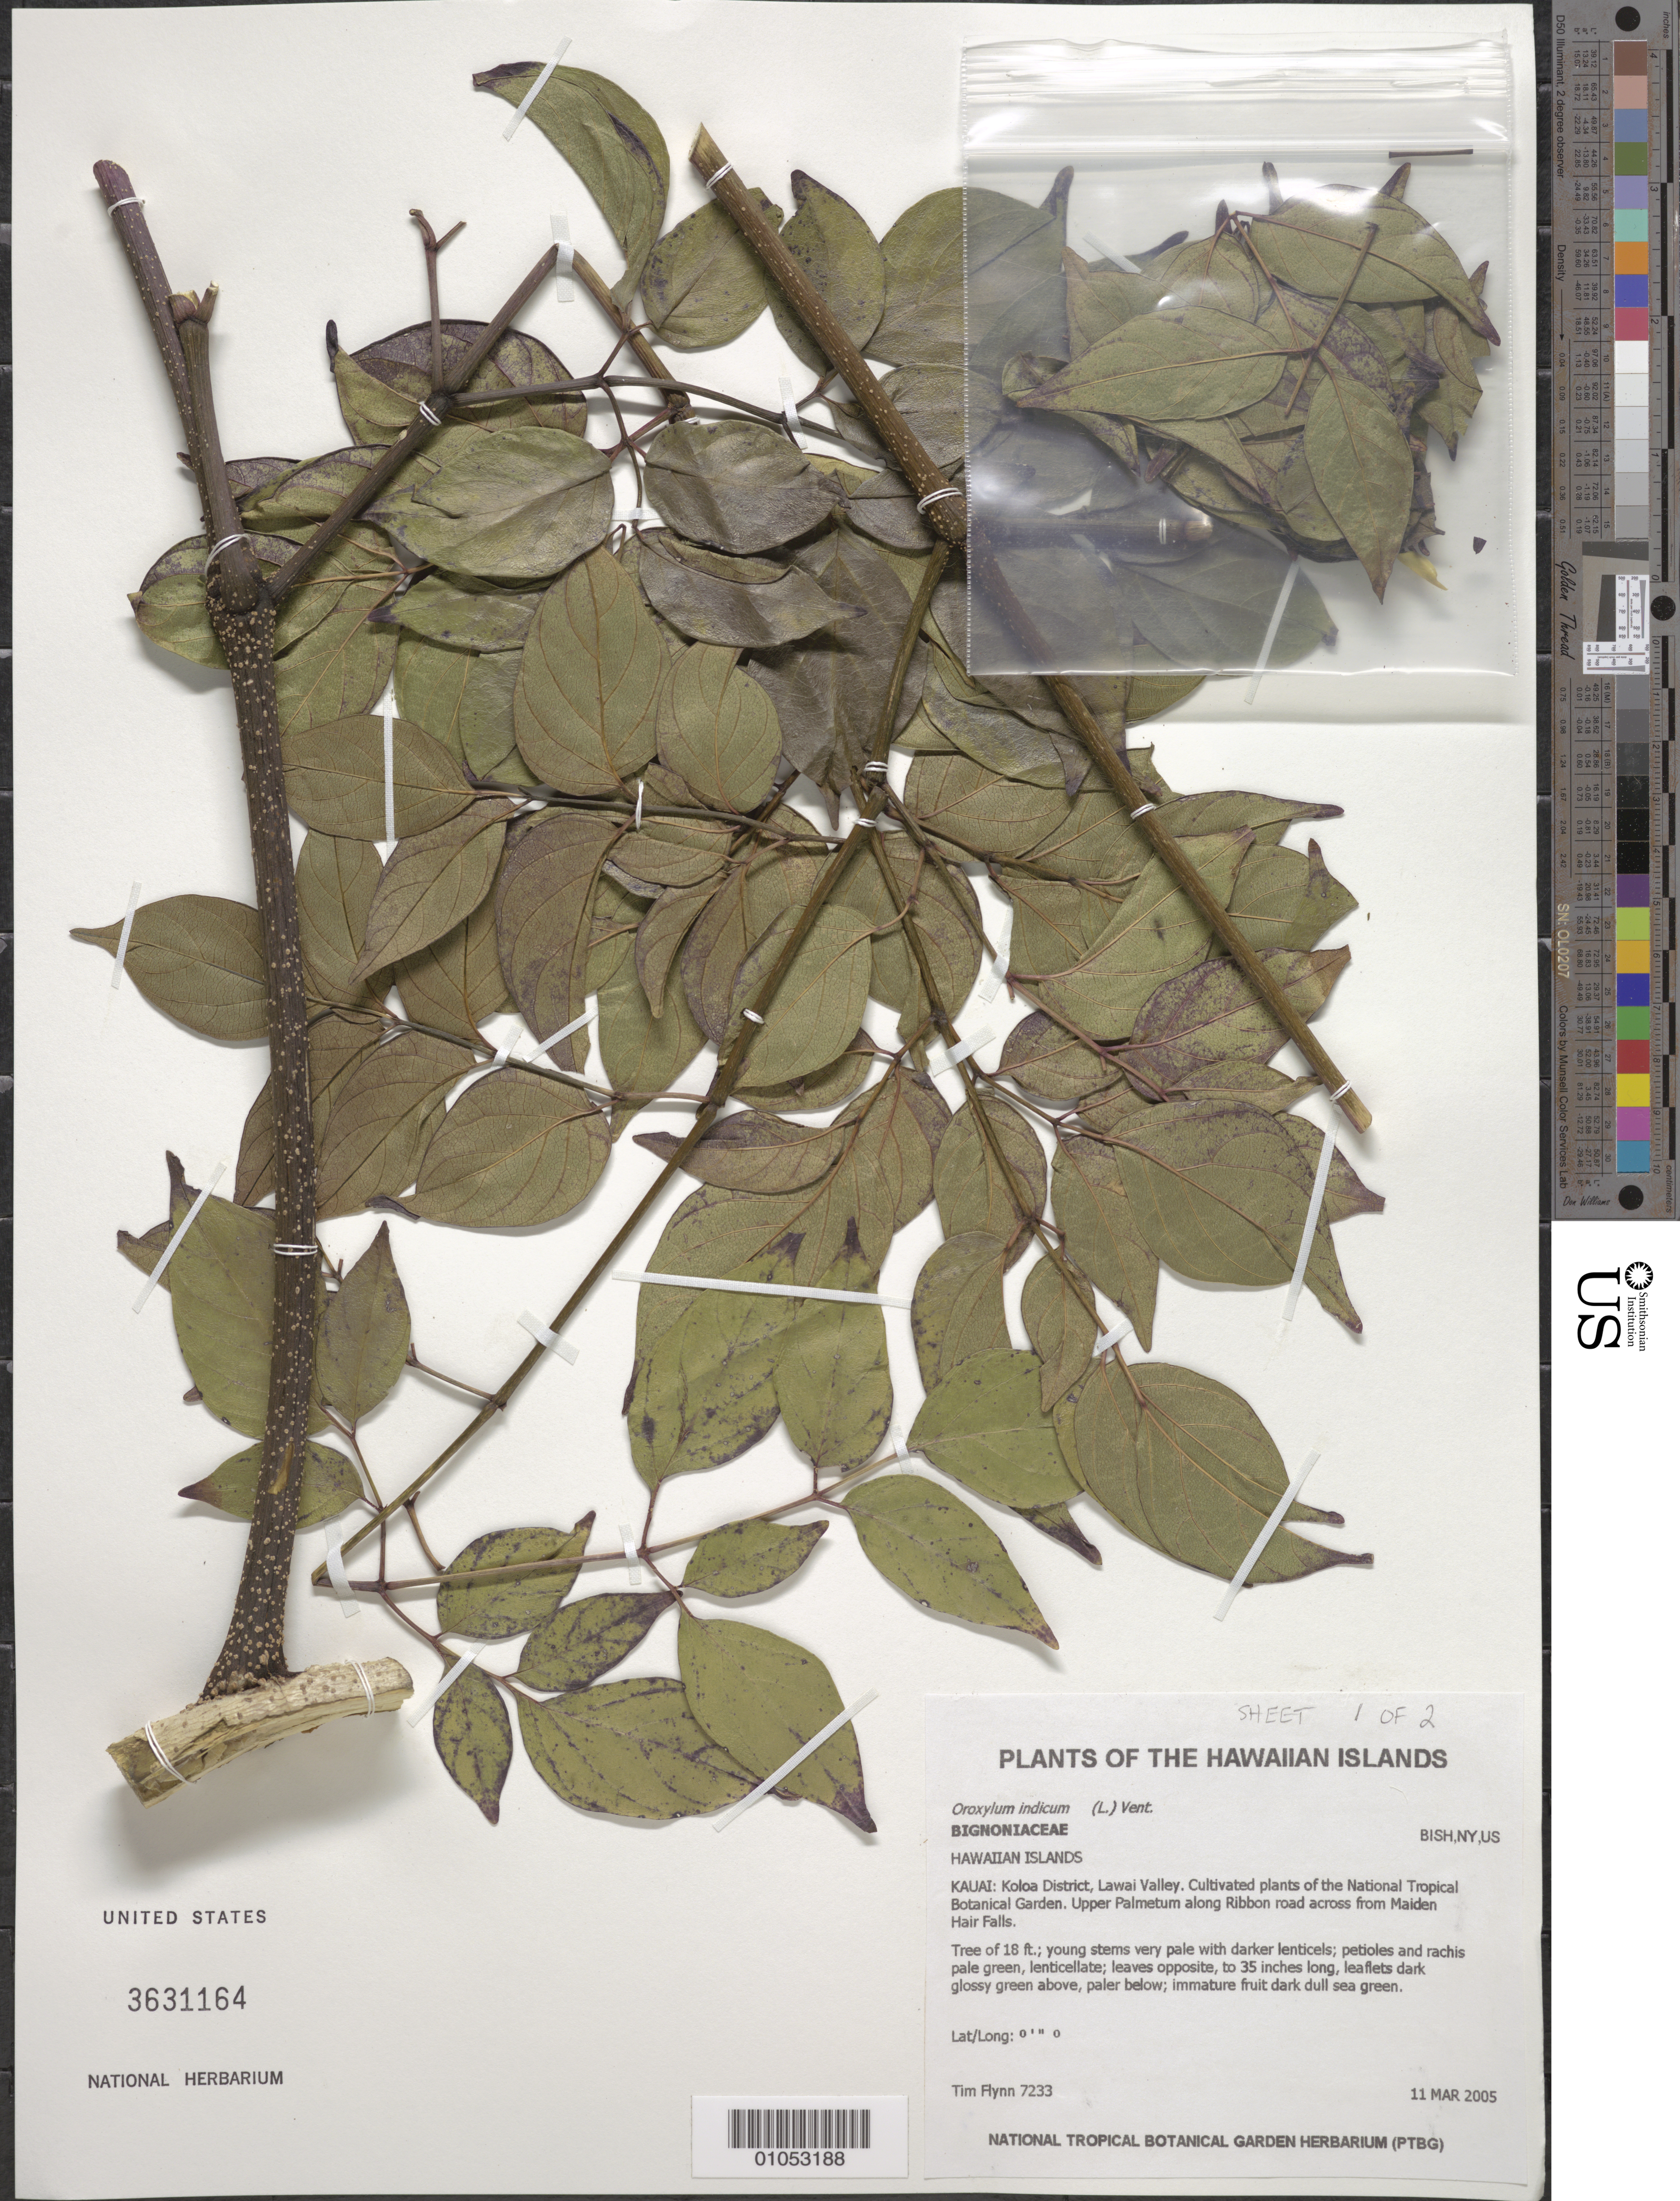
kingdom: Plantae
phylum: Tracheophyta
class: Magnoliopsida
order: Lamiales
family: Bignoniaceae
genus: Oroxylum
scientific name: Oroxylum indicum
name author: (L.) Kurz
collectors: T. W. Flynn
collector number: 7233 - Sheet 1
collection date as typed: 11 Mar 2005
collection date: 2005-03-11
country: United States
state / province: Hawaii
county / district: Kauai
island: Kaua'i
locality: Lawai Valley. Cultivated plants of the National Tropical Botanical Garden. Upper Palmetum along Ribbon Road across from Maiden Hair Falls.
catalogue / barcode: US 3631164